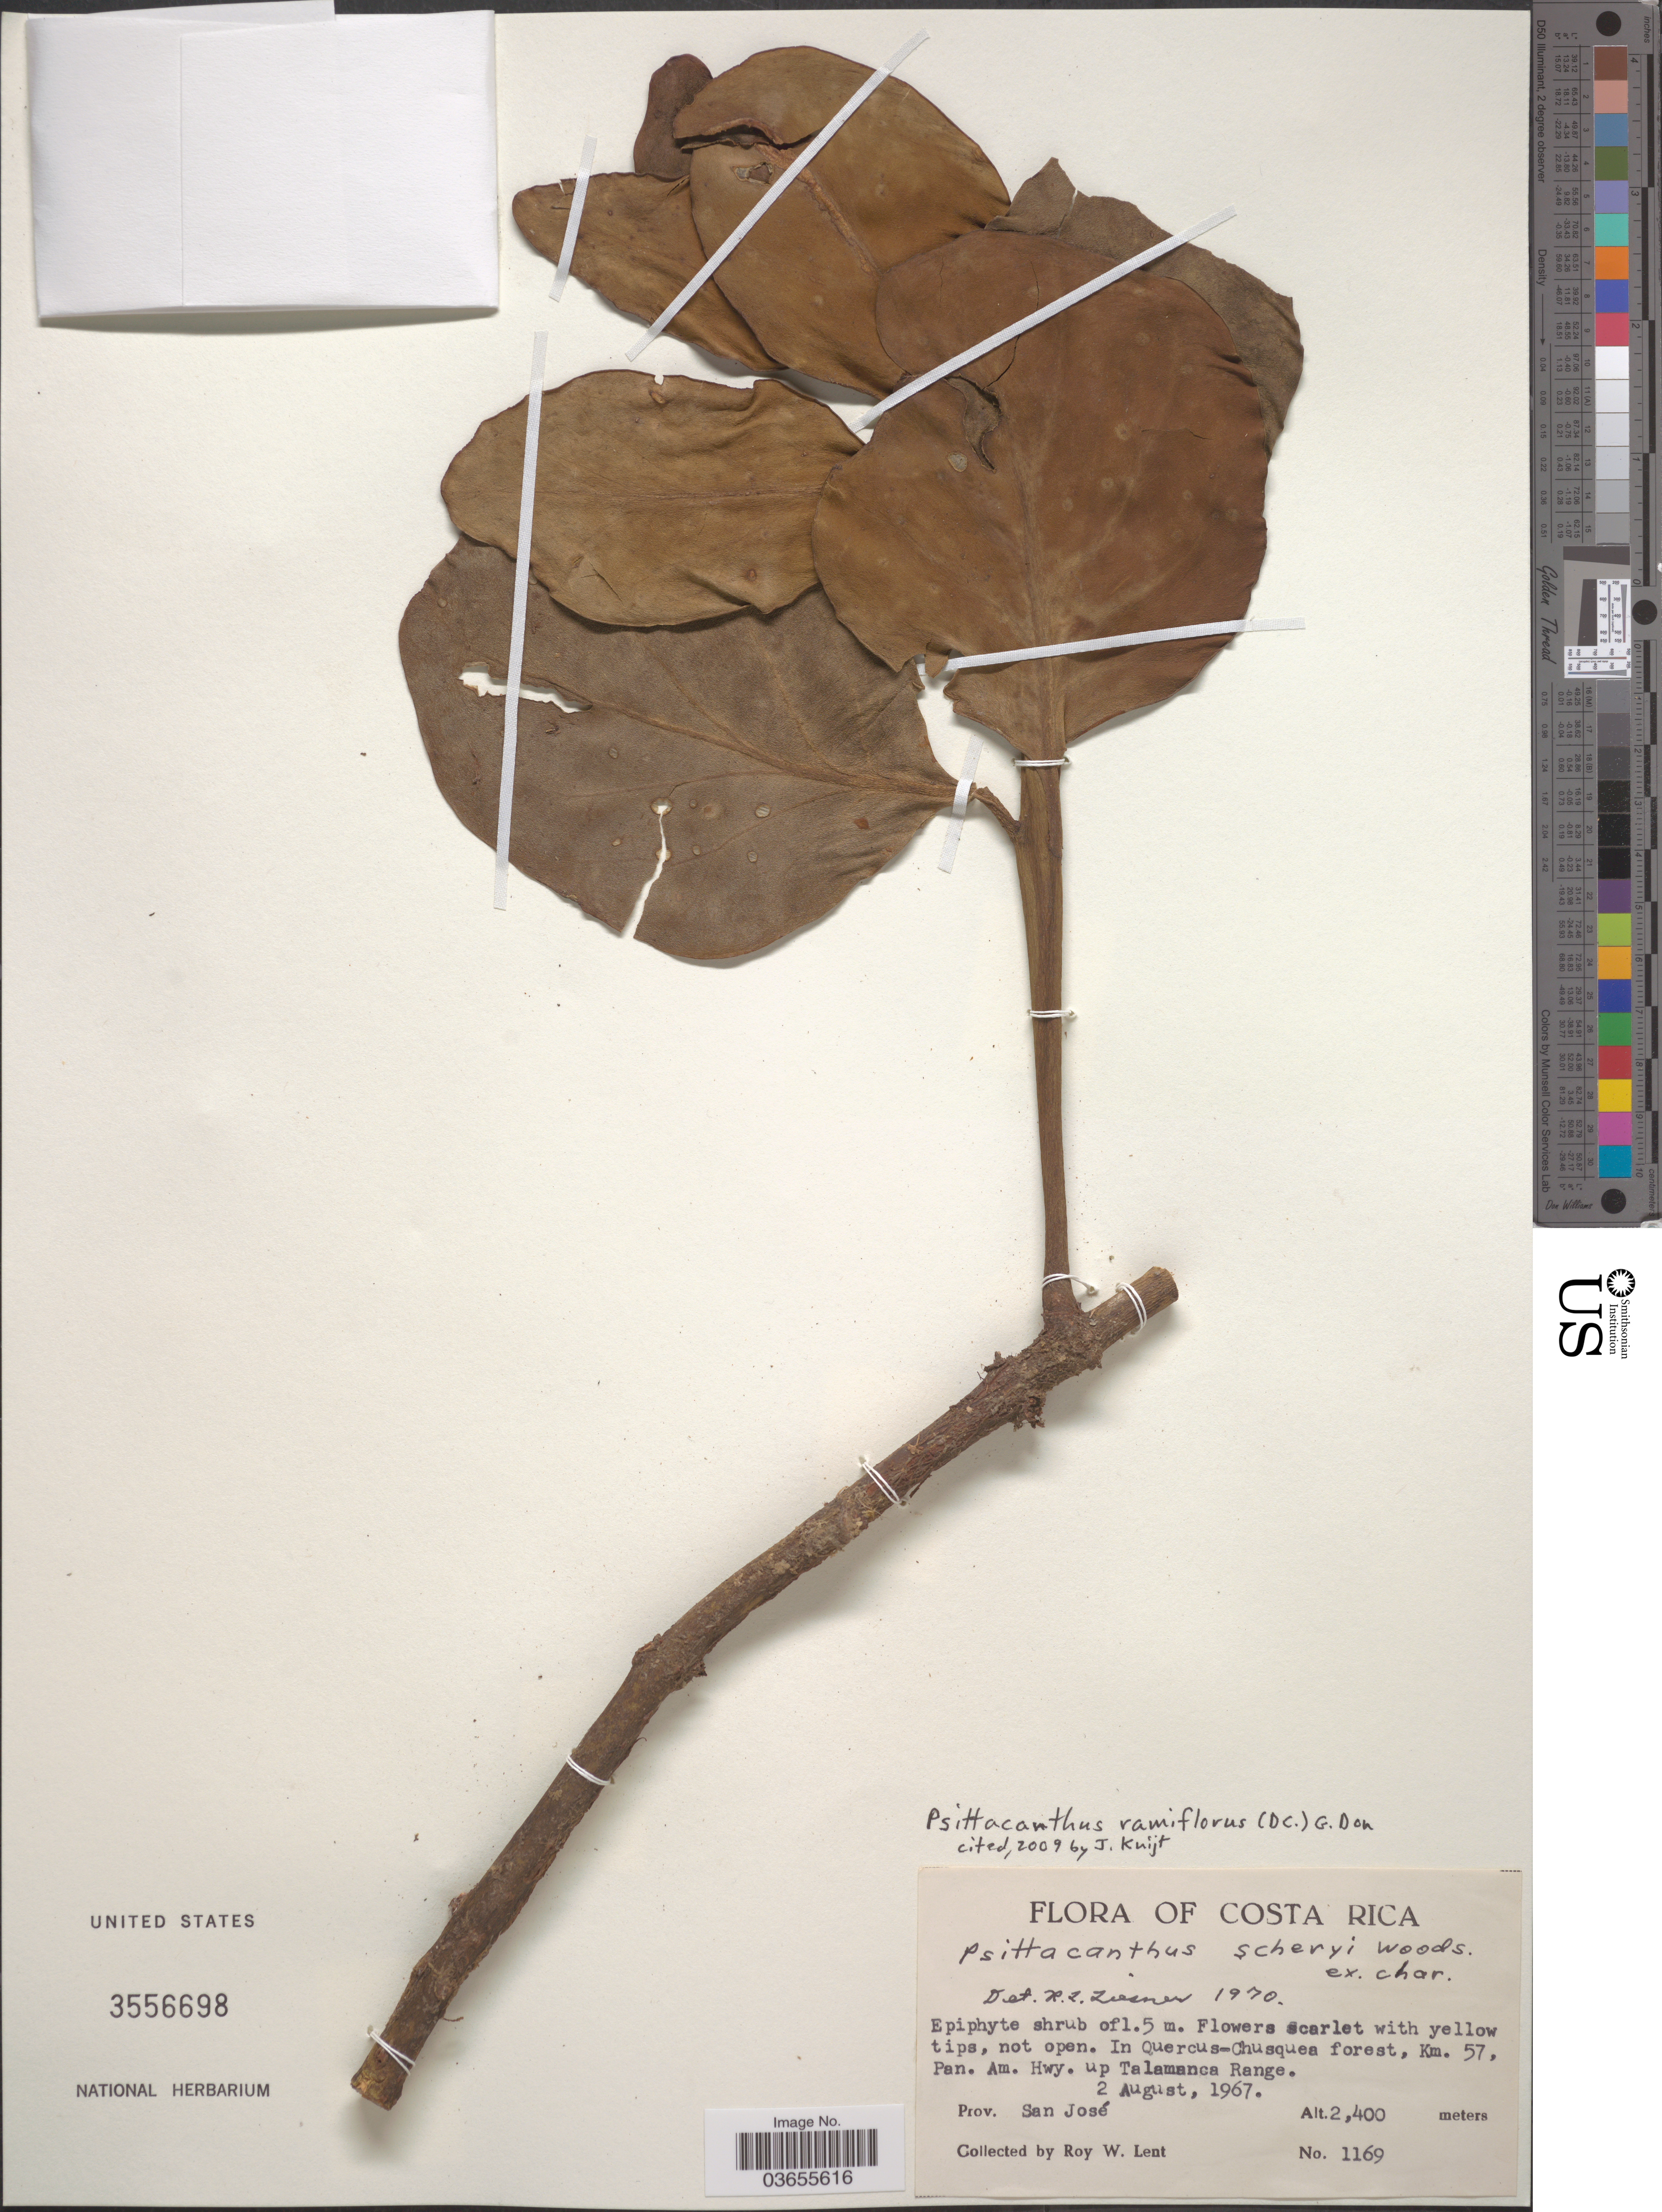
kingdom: Plantae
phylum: Tracheophyta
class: Magnoliopsida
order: Santalales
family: Loranthaceae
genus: Psittacanthus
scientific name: Psittacanthus ramiflorus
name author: (Moc. & Sessé ex DC.) G. Don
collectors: R. W. Lent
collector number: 1169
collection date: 1967-08-02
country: Costa Rica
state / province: San José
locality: In Quercus-Chusquea forest, Km. 57, Pan. Am. Hwy. up Talamanca Range.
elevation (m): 2400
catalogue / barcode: US 3556698